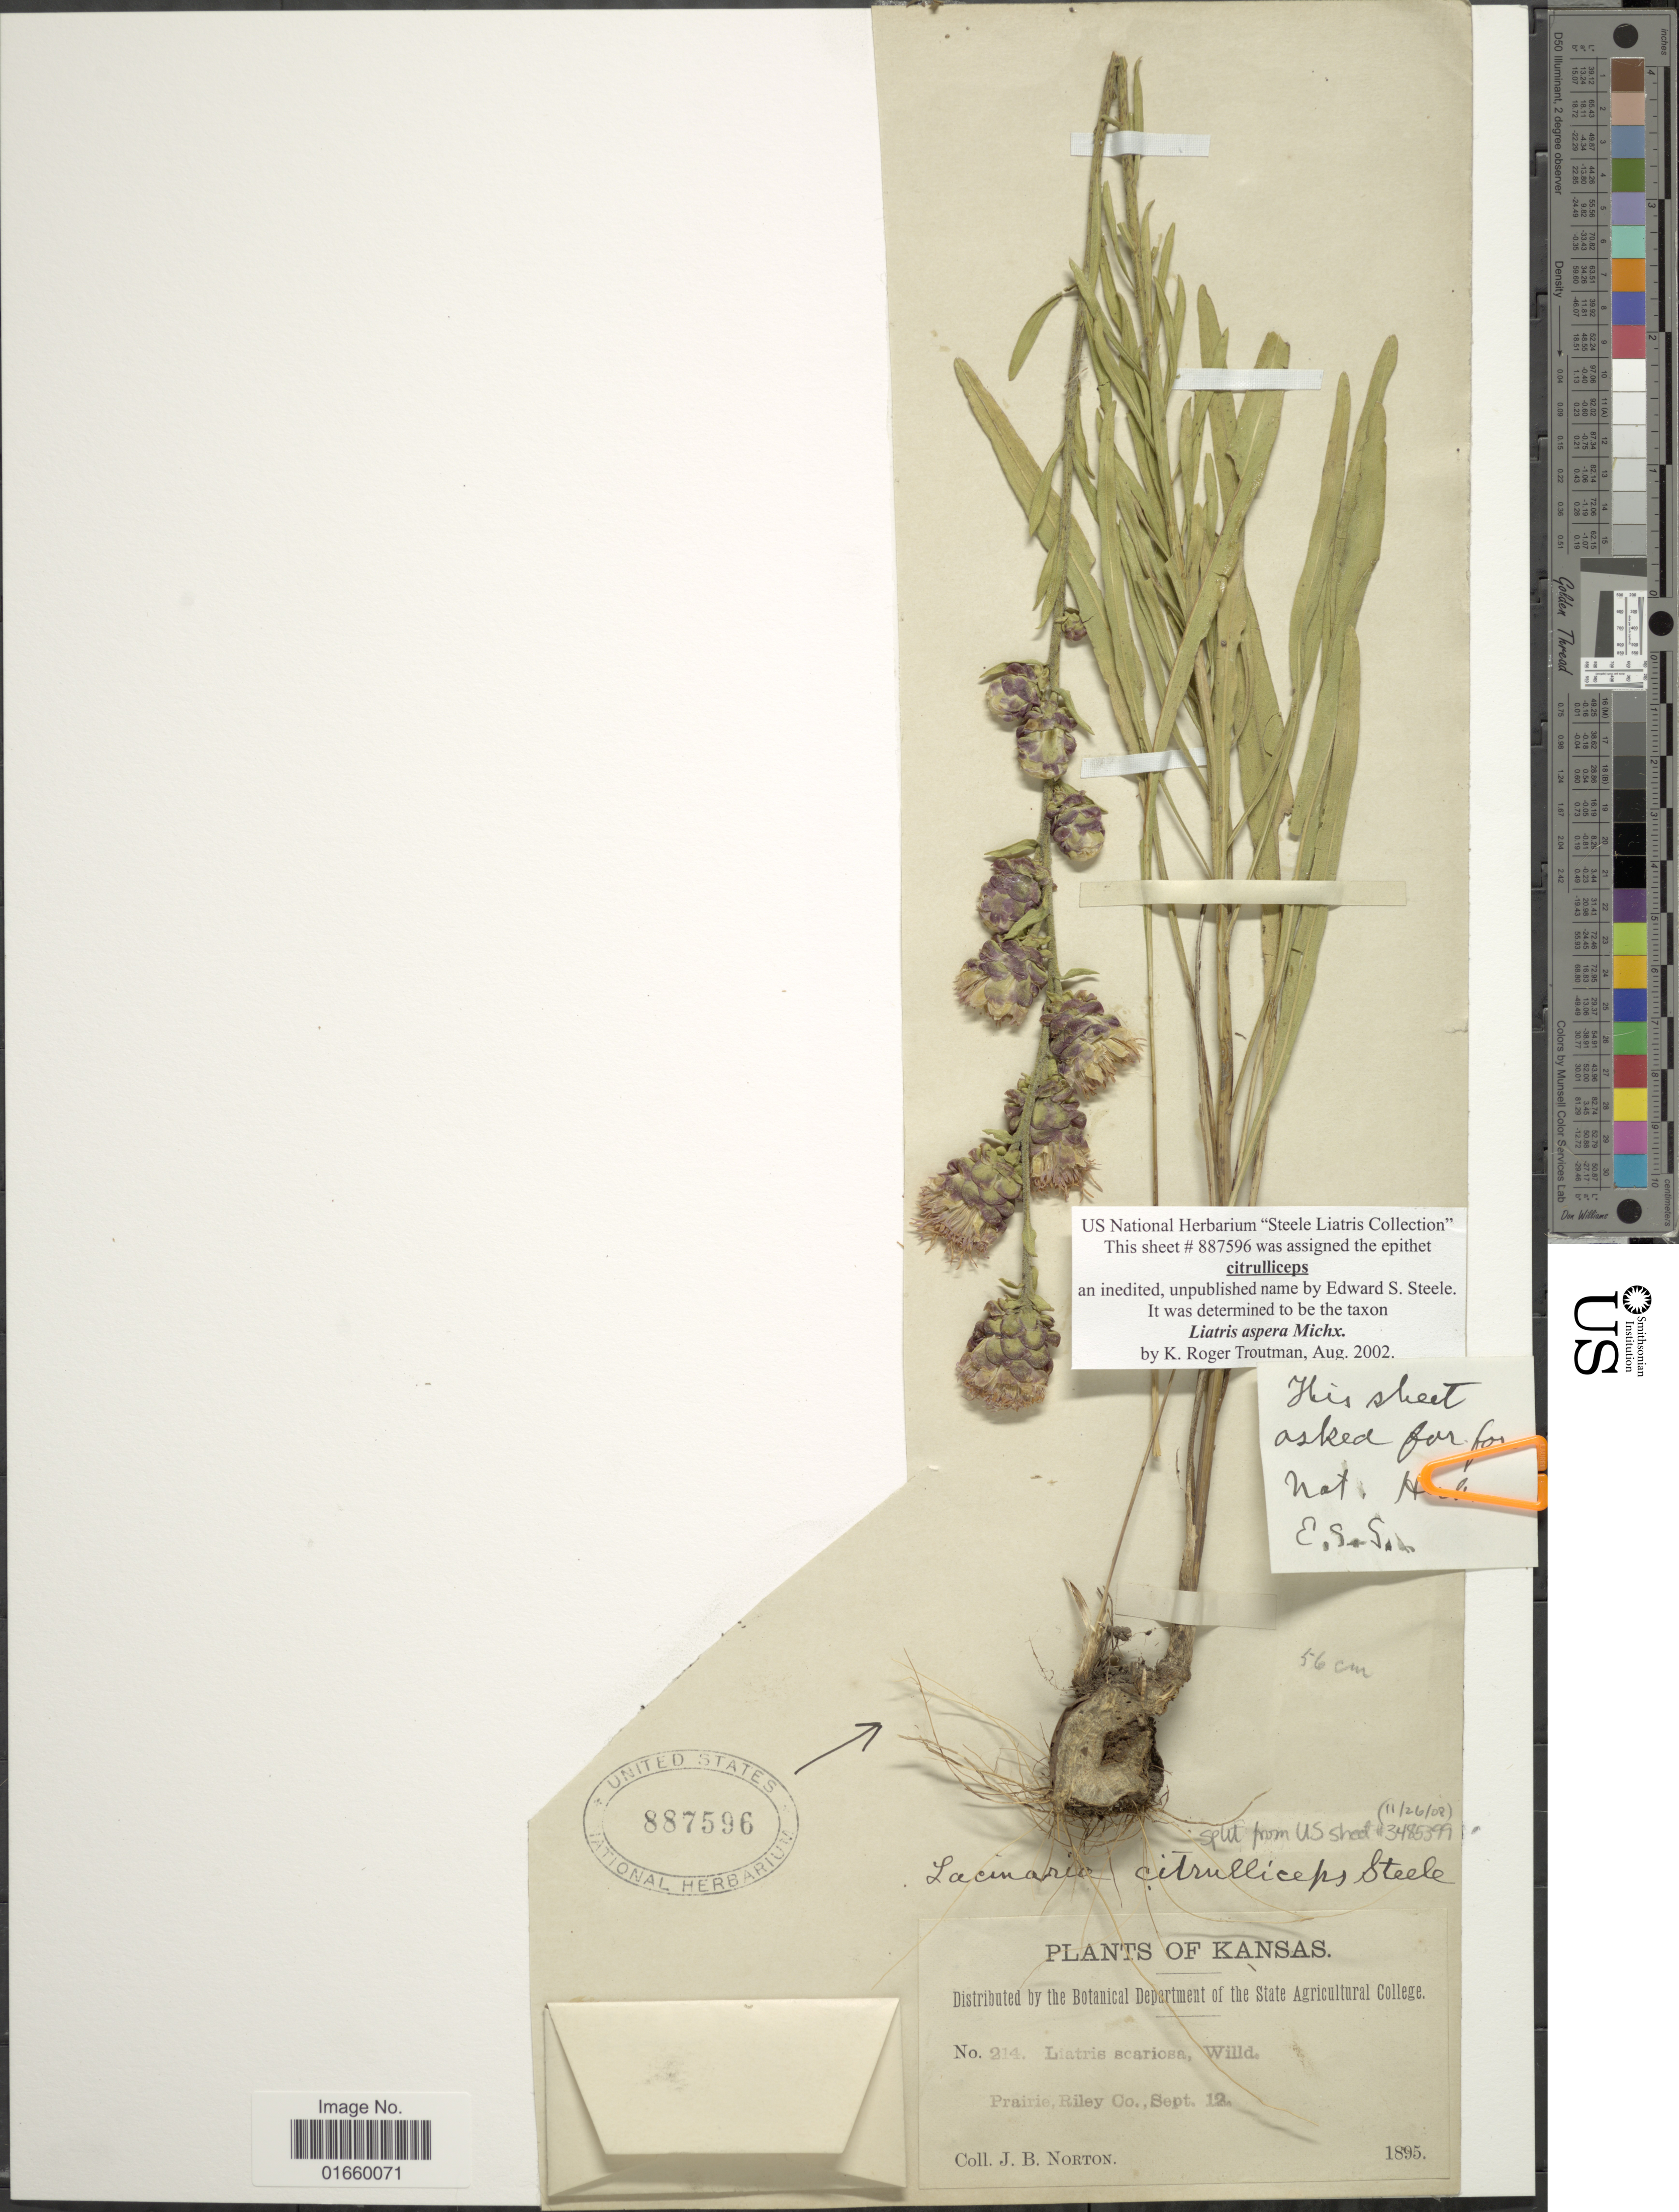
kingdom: Plantae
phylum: Tracheophyta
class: Magnoliopsida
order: Asterales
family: Asteraceae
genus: Liatris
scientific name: Liatris aspera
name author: Michx.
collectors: J. B. Norton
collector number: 214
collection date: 1895-09-12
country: United States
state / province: Kansas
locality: Prairie, Riley Co.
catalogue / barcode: US 887596